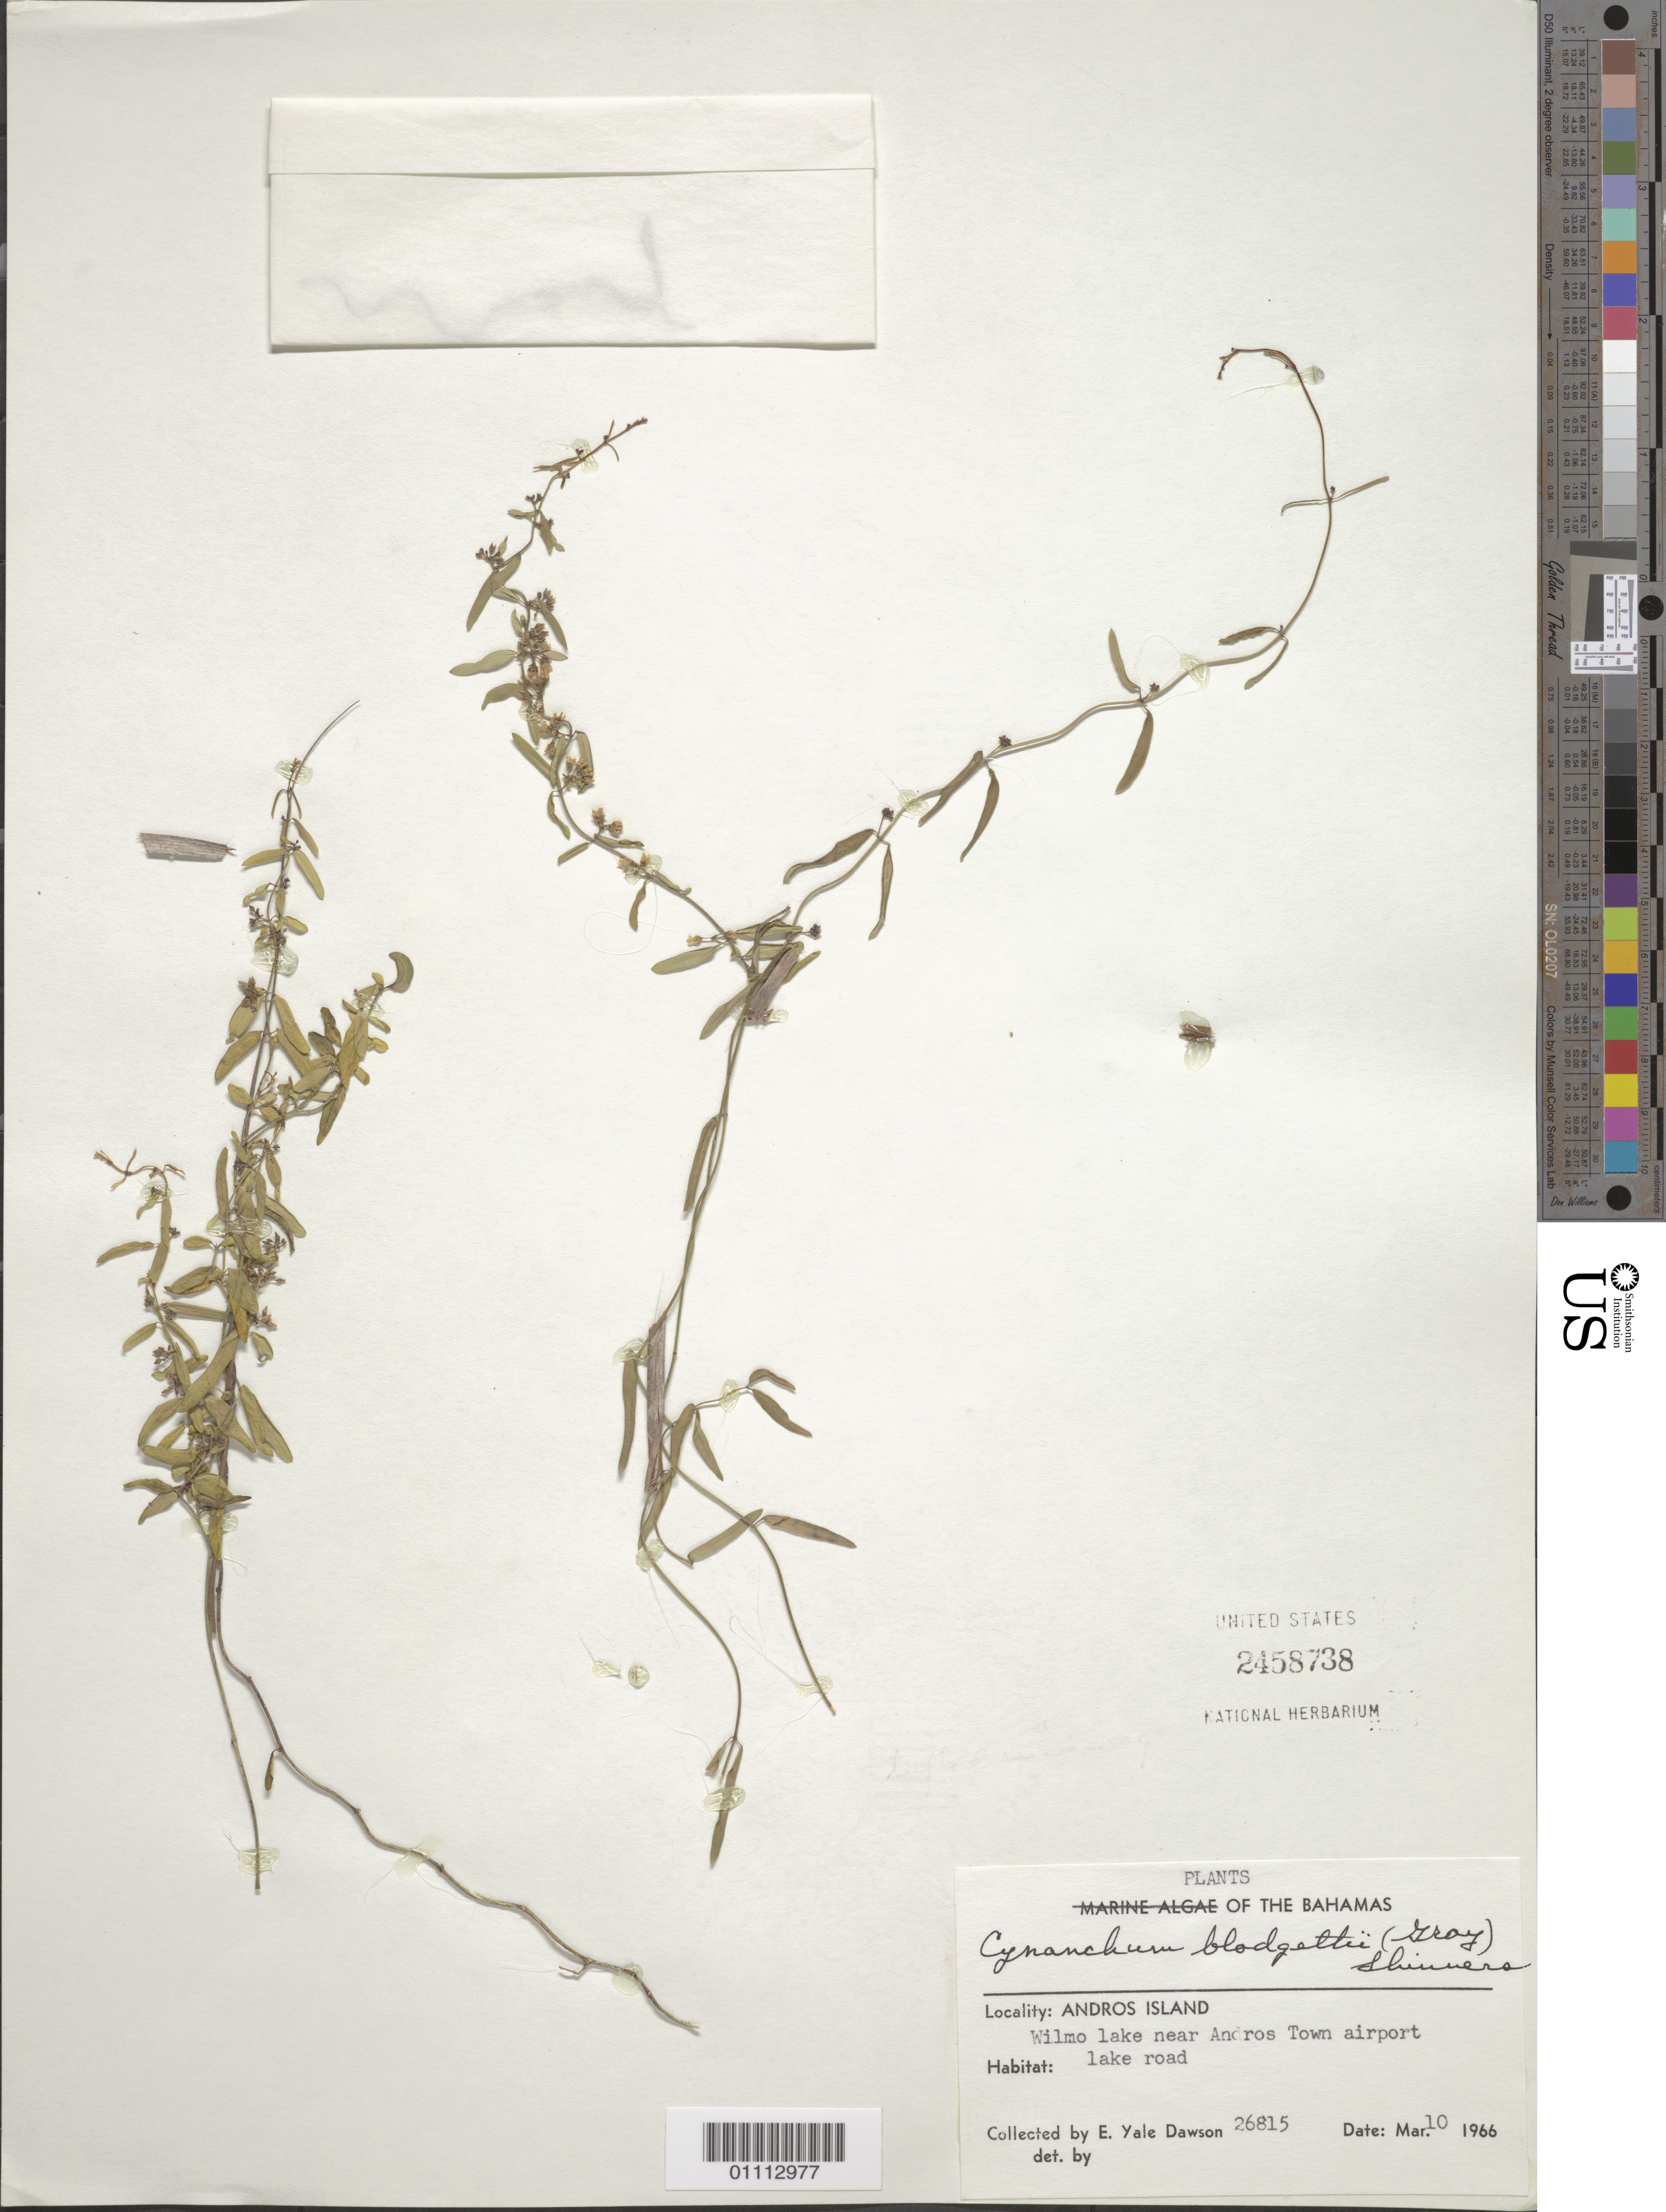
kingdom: Plantae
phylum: Tracheophyta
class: Magnoliopsida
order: Gentianales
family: Apocynaceae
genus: Cynanchum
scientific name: Cynanchum blodgettii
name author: (A. Gray) Shinners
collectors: E. Y. Dawson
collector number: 26815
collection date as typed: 10 Mar 1966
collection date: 1966-03-10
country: Bahamas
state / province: North Andros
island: Andros I.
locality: Wilmo lake near Andros Town airport. Lake road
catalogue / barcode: US 2458738